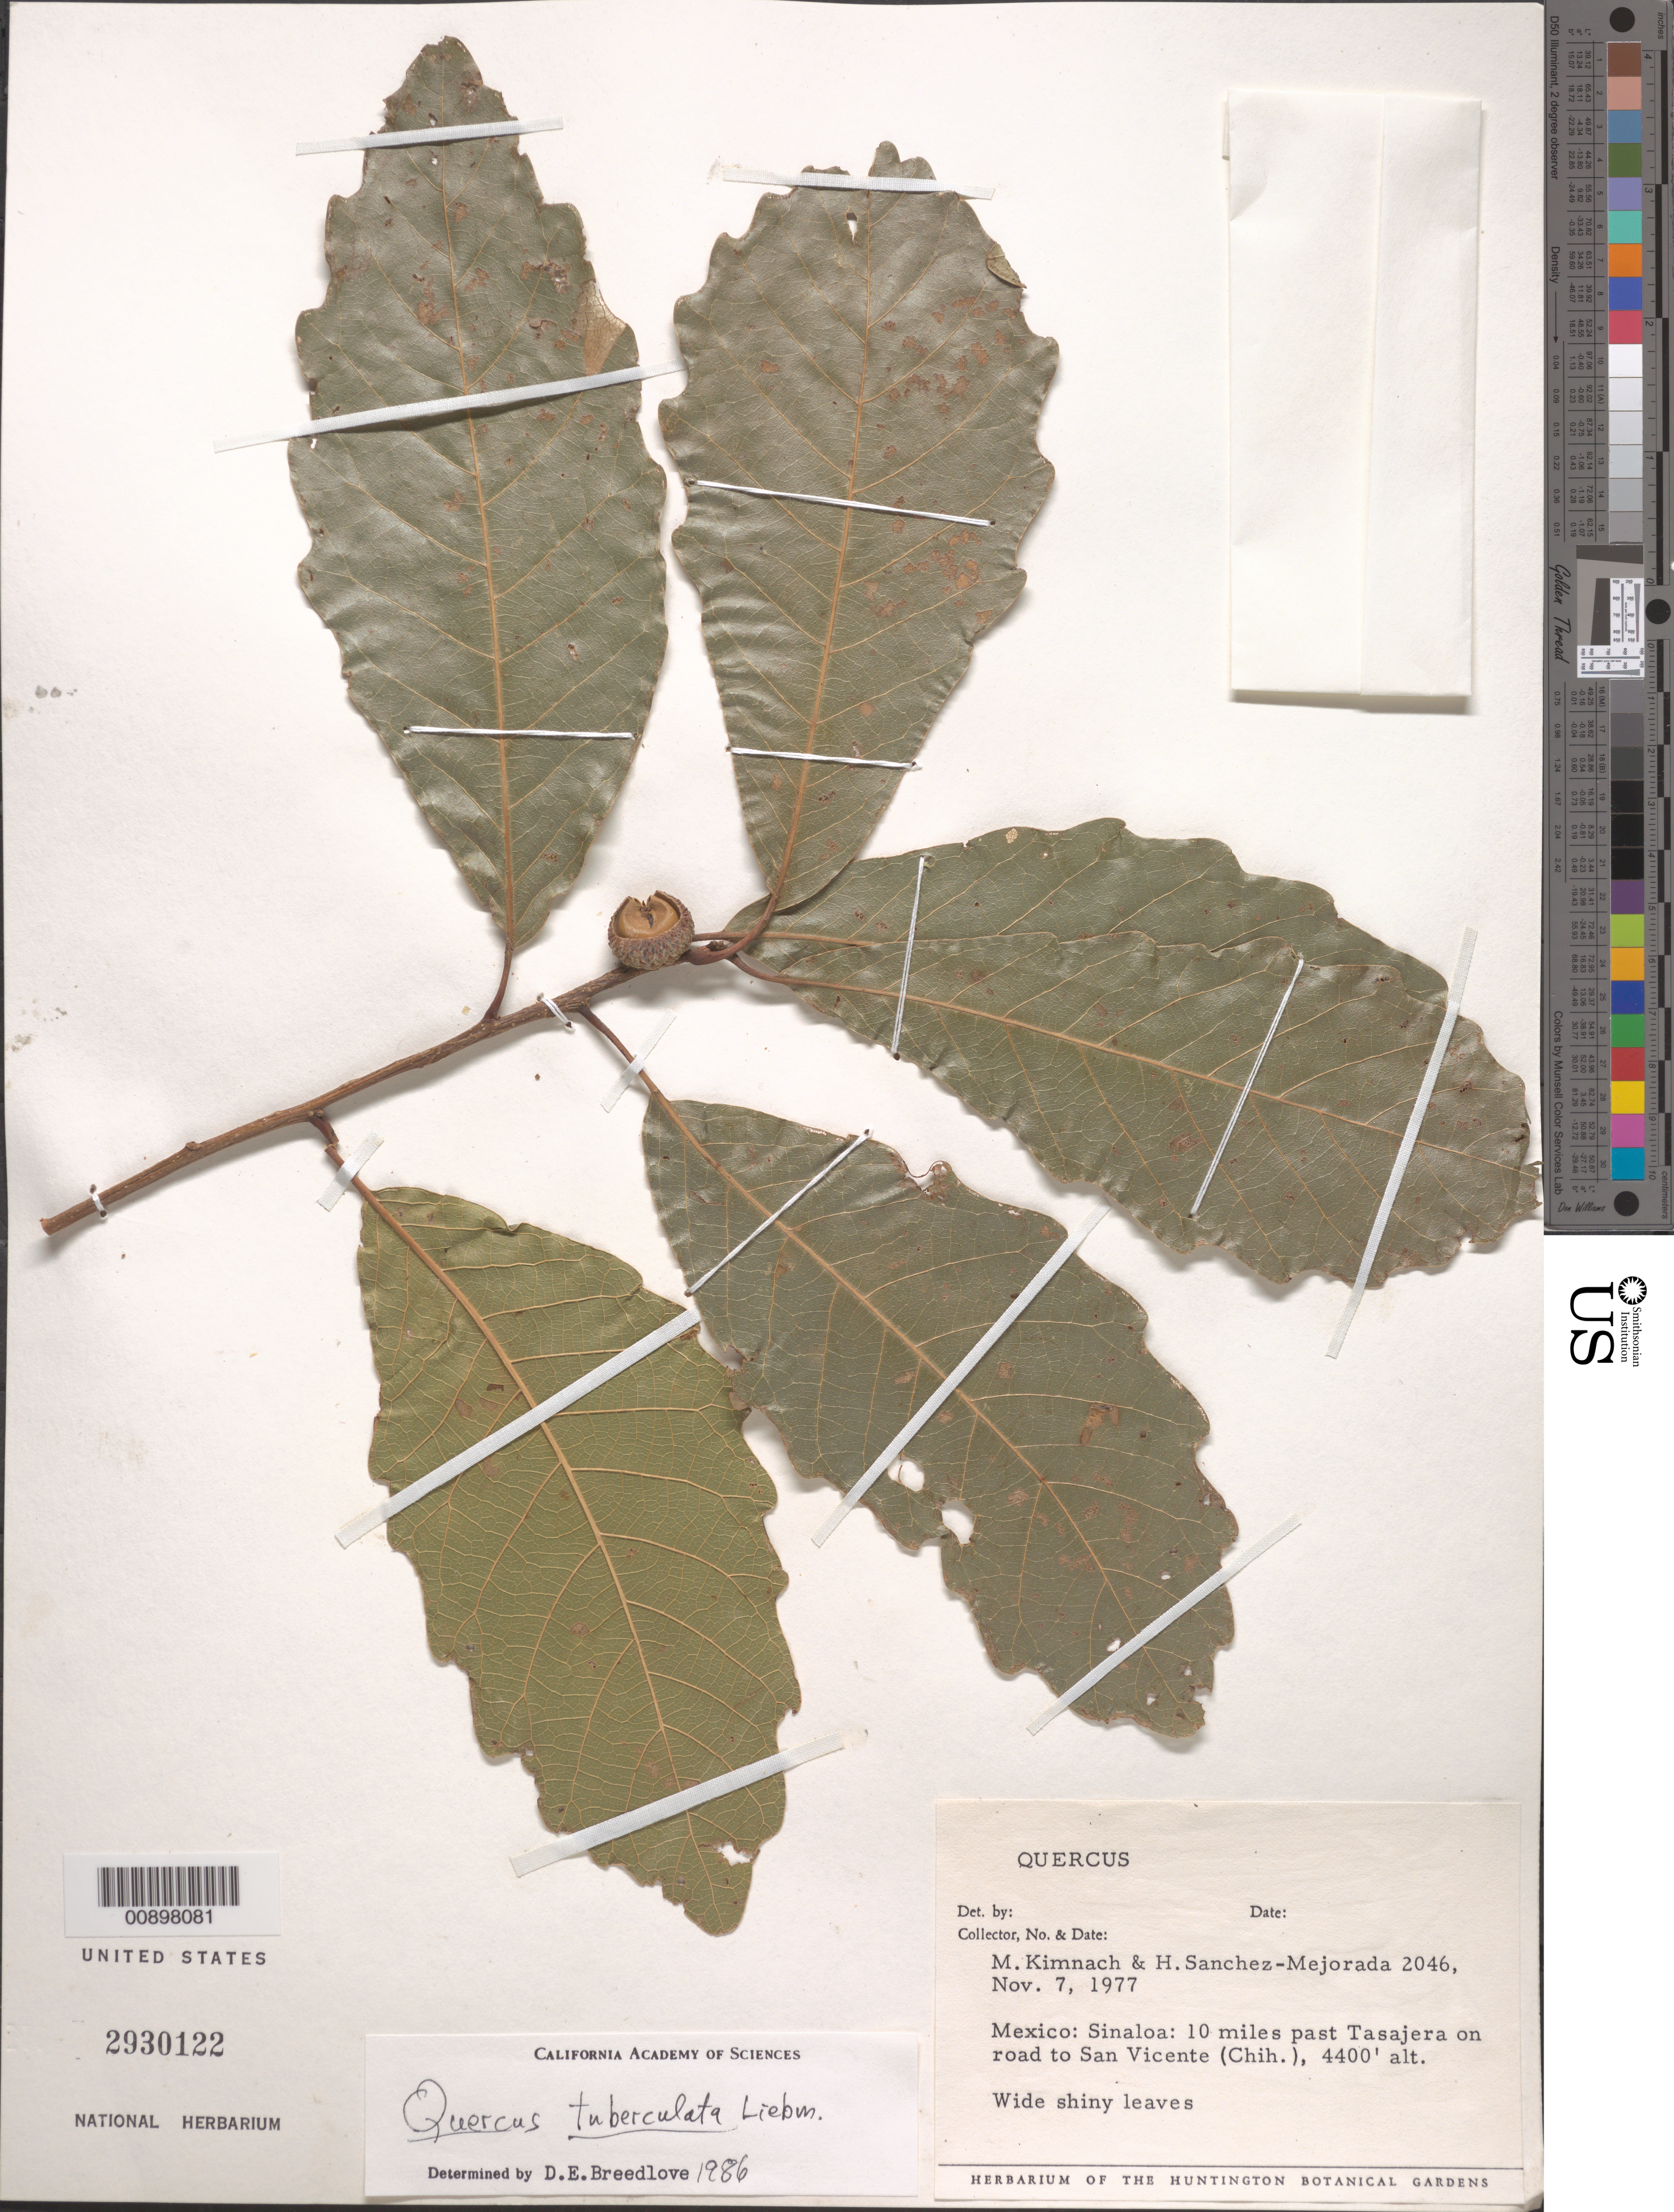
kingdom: Plantae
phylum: Tracheophyta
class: Magnoliopsida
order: Fagales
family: Fagaceae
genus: Quercus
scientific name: Quercus tuberculata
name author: Liebm.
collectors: M. W. Kimnach & H. Sánchez-Mejorada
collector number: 2046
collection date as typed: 07 Nov 1977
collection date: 1977-11-07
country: Mexico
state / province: Sinaloa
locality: Sinaloa: 10 miles past Tasajera on road to San Vicente (Chih.).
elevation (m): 1341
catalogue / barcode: US 2930122